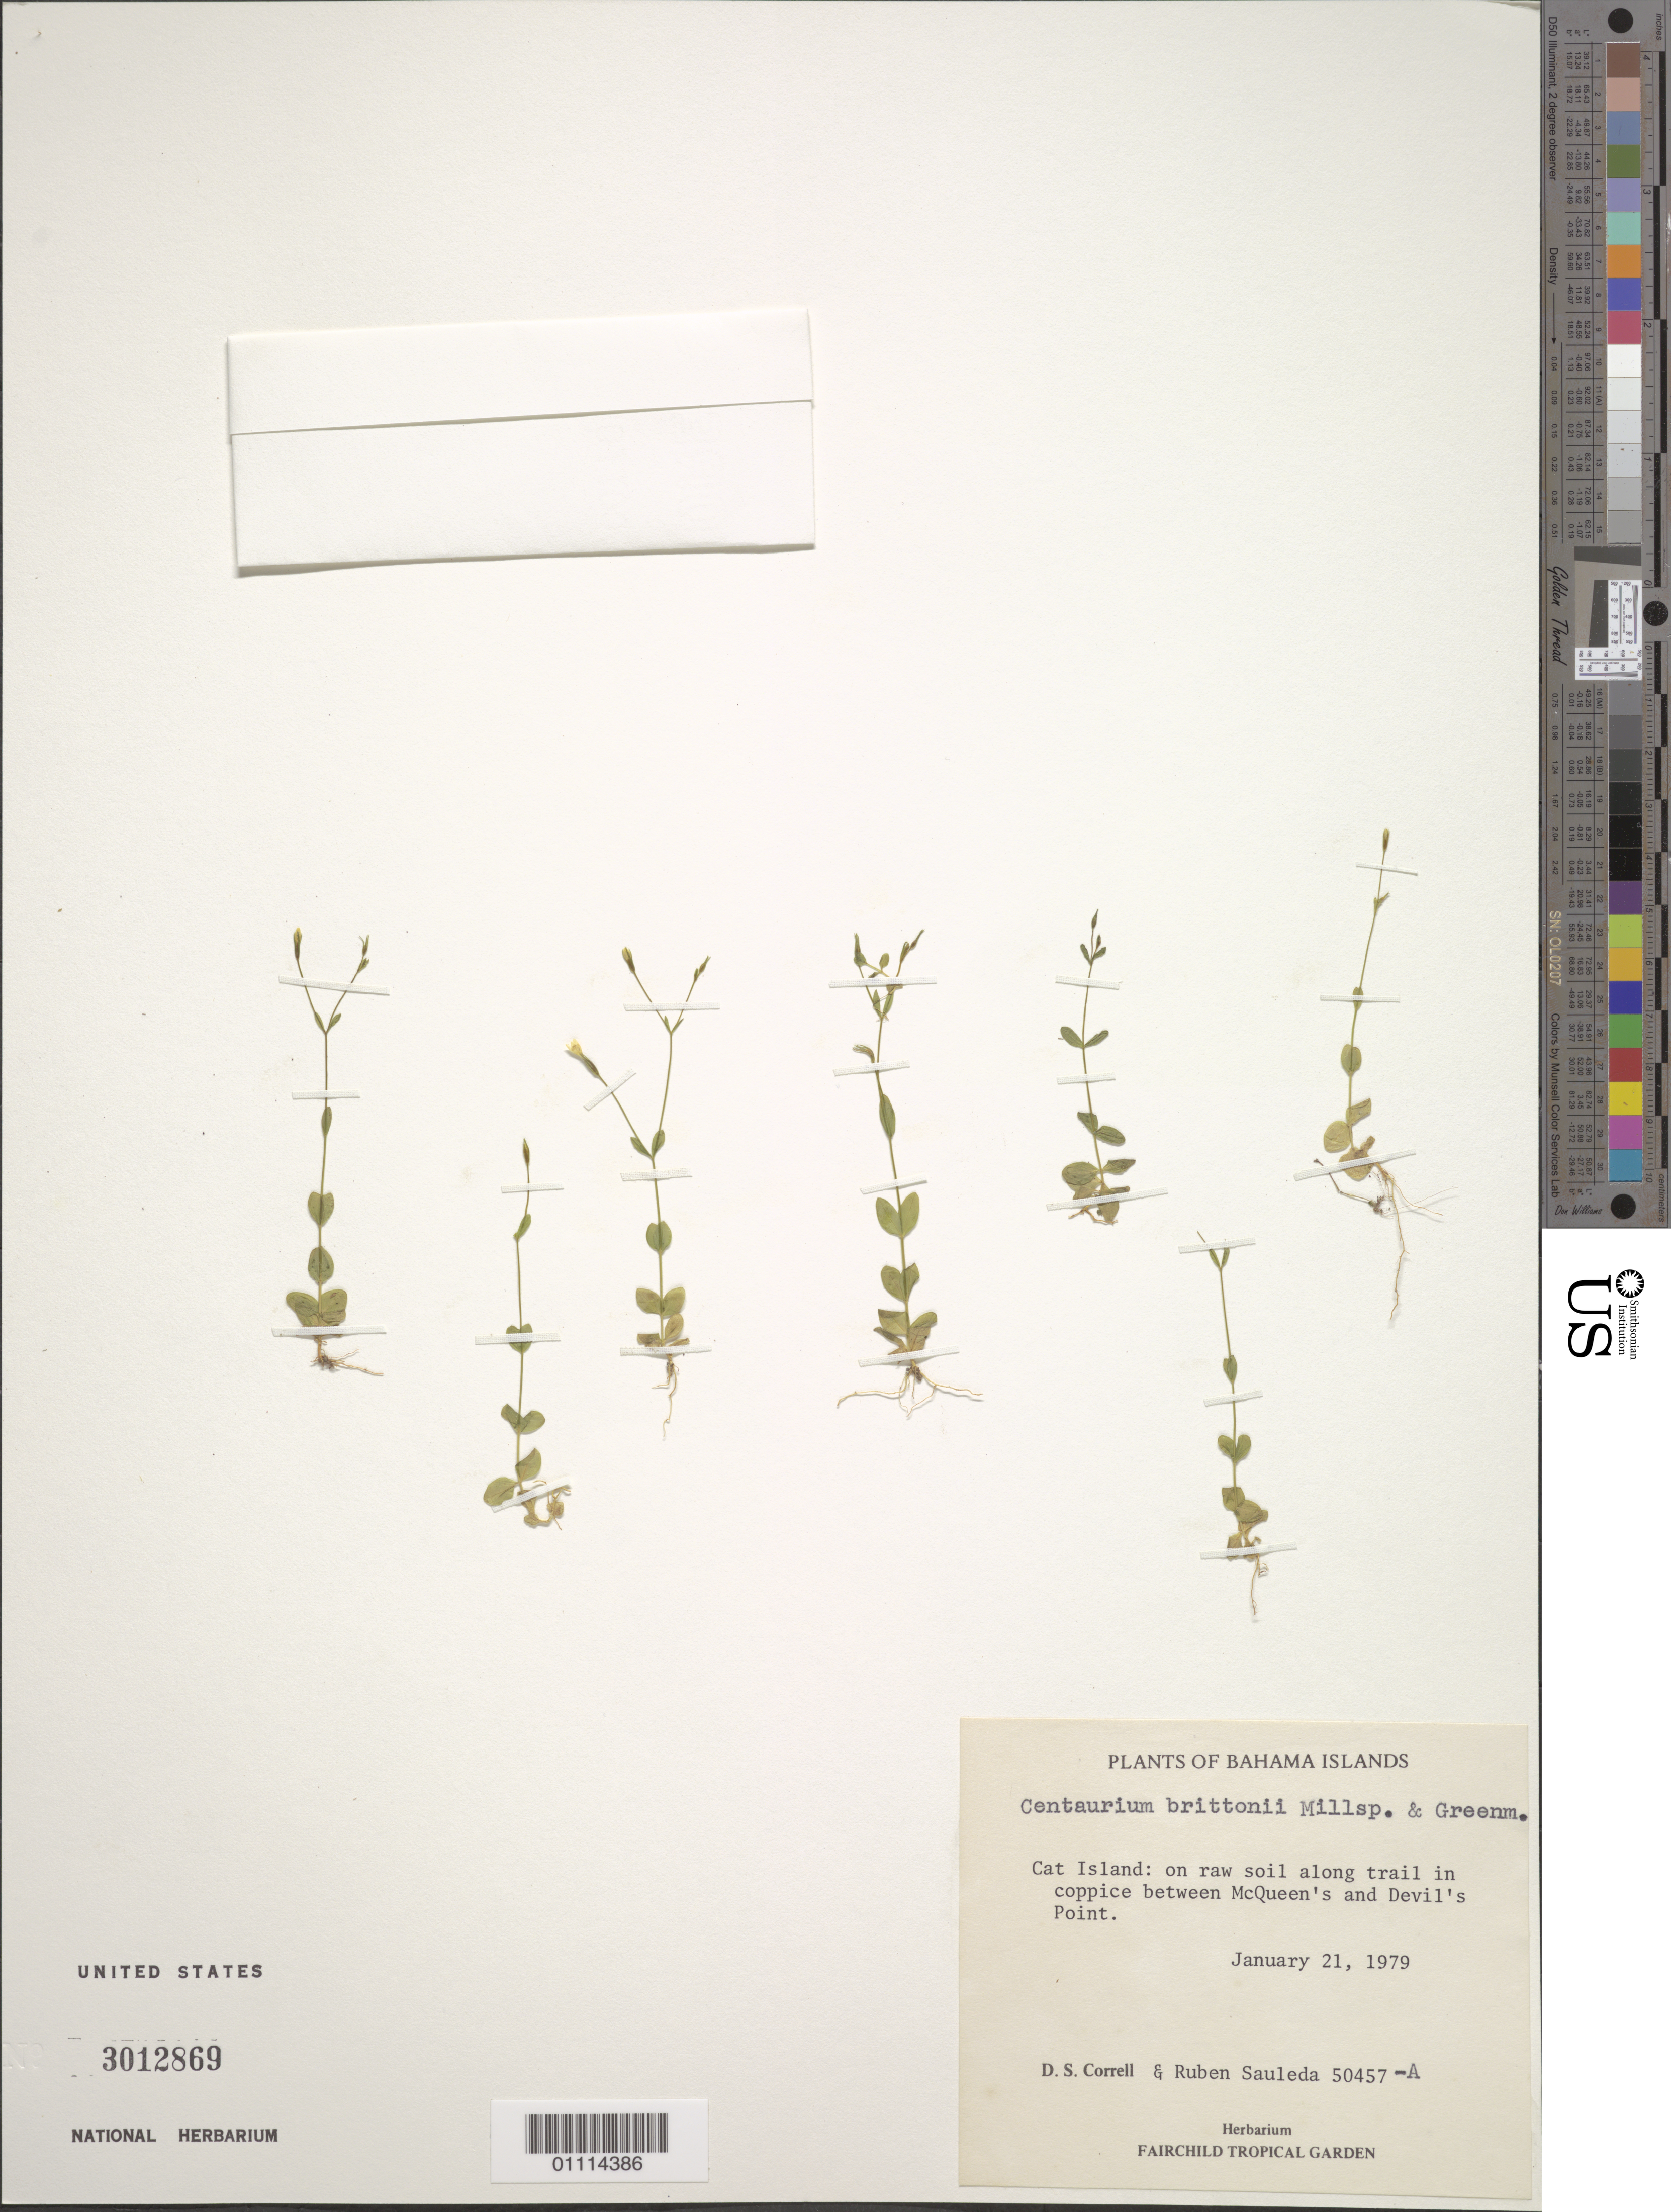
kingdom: Plantae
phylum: Tracheophyta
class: Magnoliopsida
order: Gentianales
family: Gentianaceae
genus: Centaurium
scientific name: Centaurium brittonii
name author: Millsp. & Greenm.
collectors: D. S. Correll & D. K. Sauleda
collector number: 50457-A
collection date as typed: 21 Jan 1979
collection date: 1979-01-21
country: Bahamas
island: Cat I.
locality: On raw soil along trail in coppice between McQueen's and Devil's Point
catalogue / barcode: US 3012869